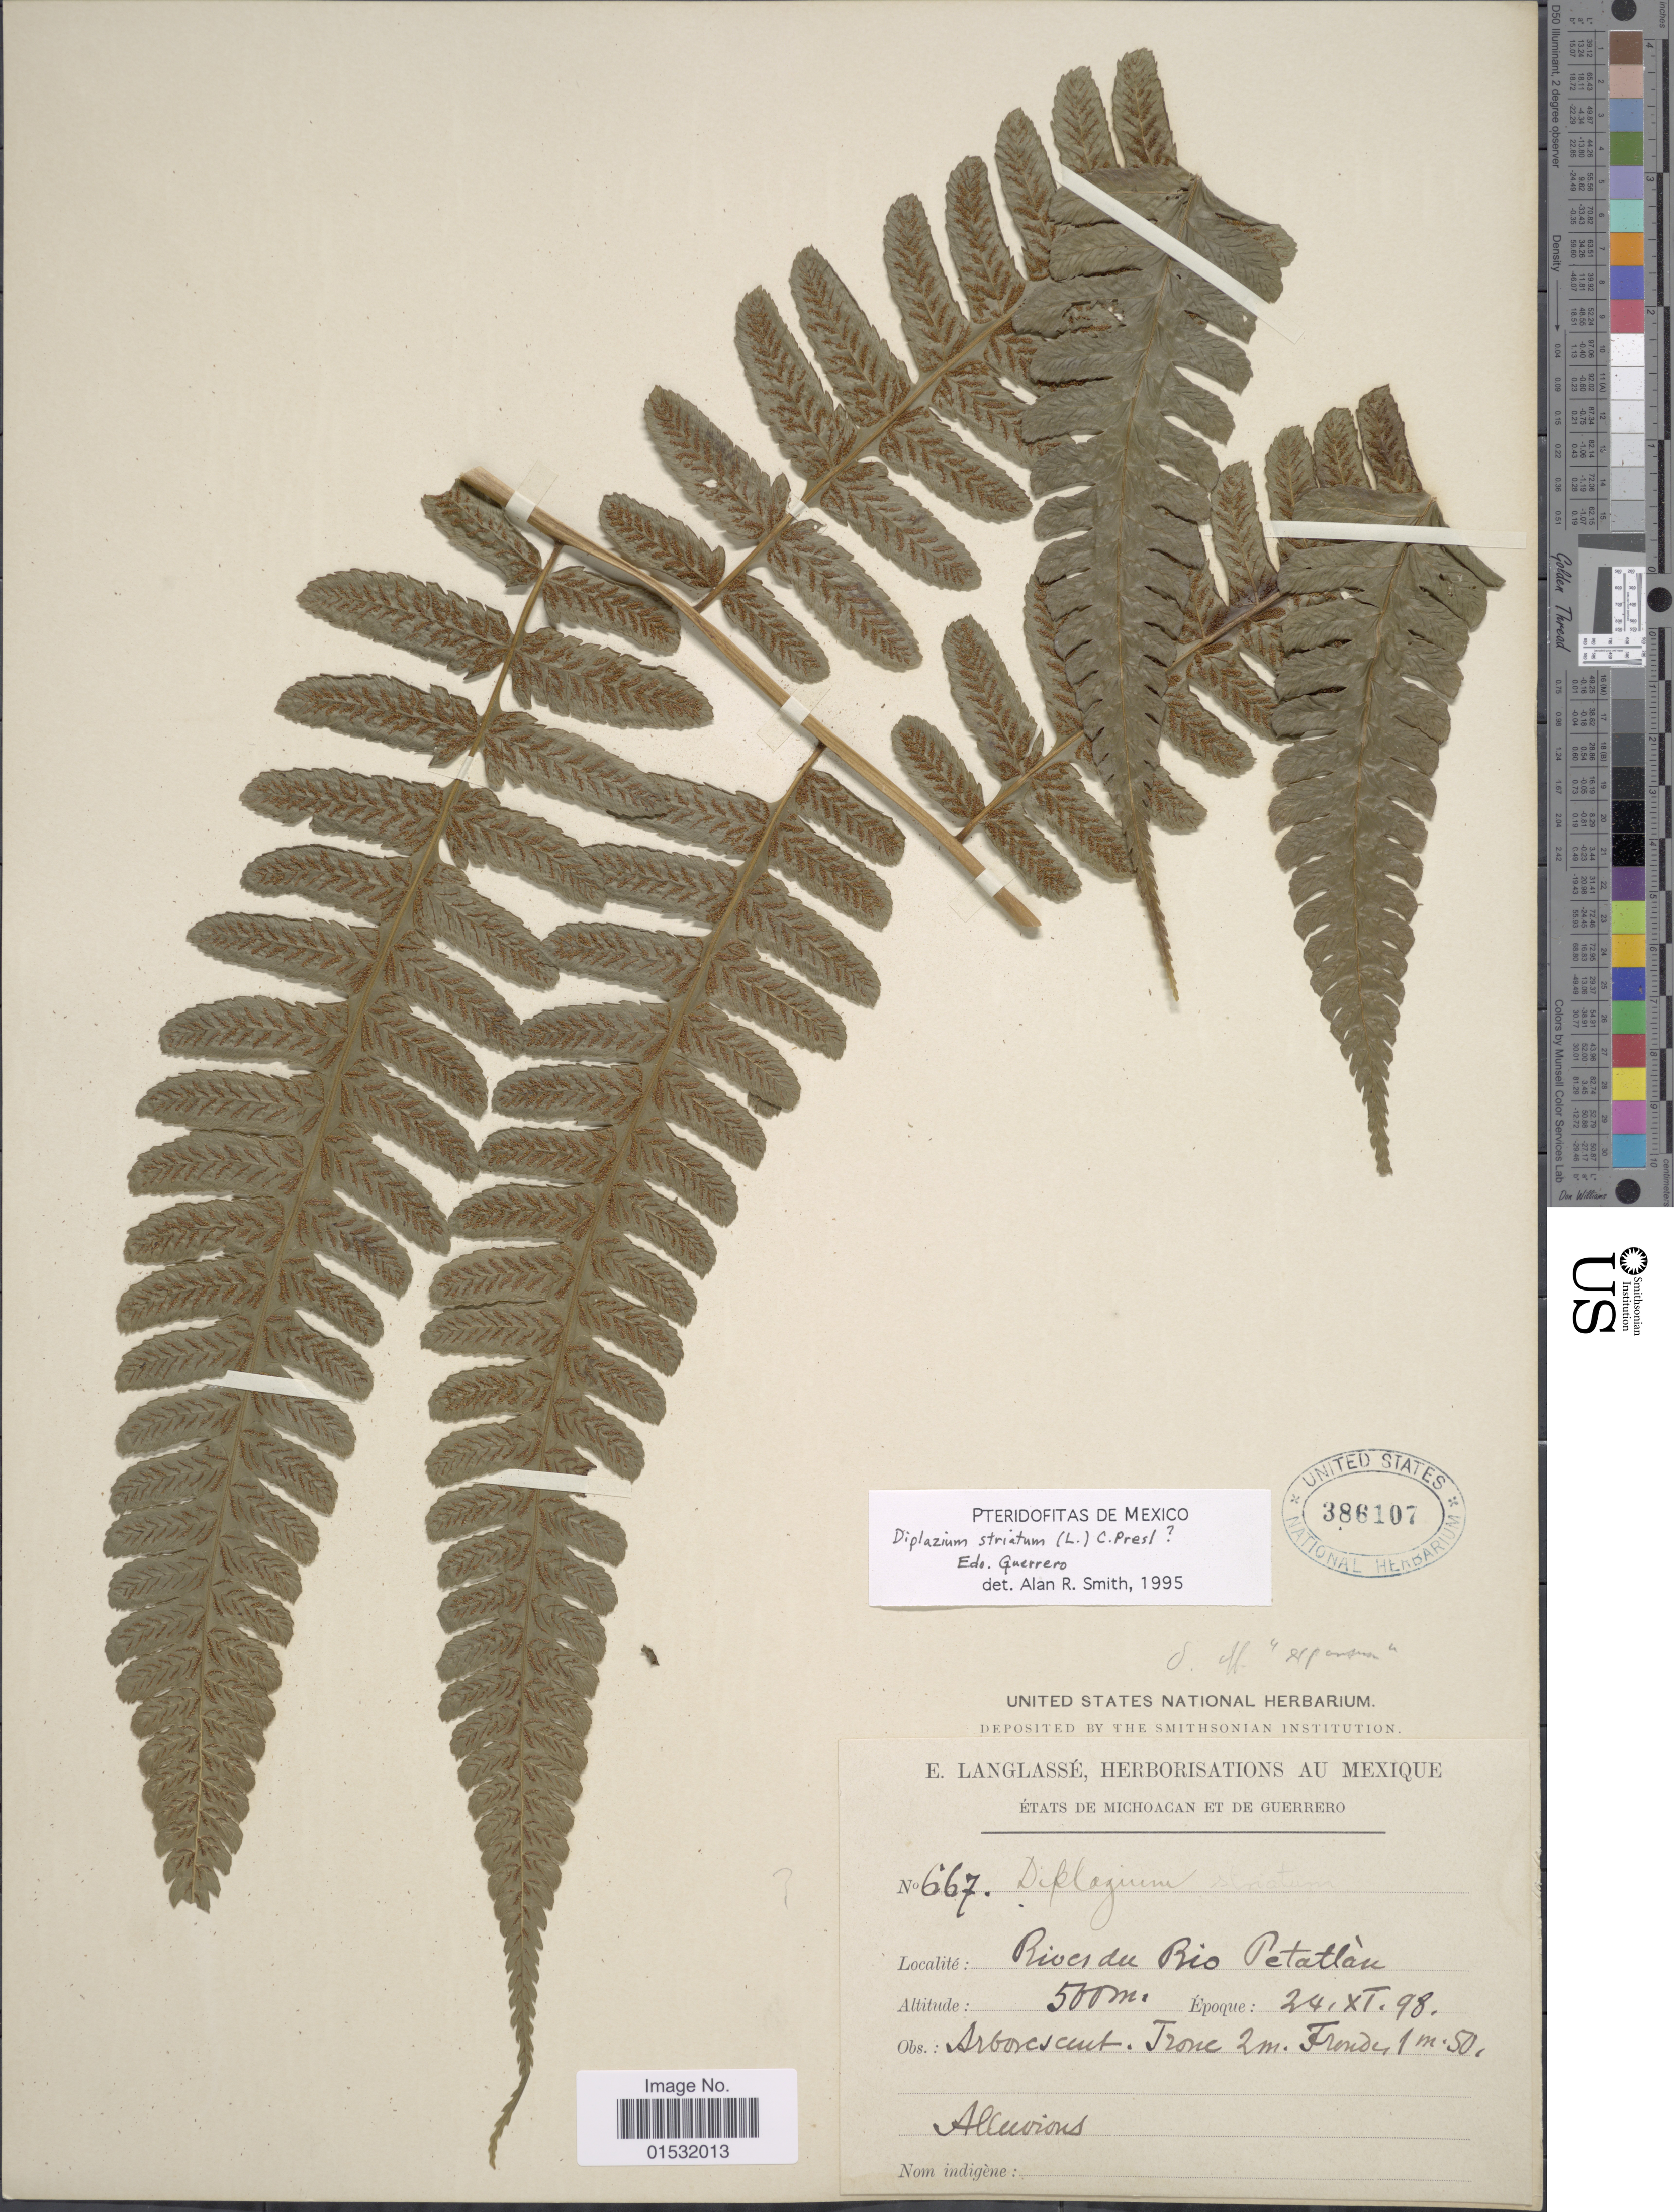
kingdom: Plantae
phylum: Tracheophyta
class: Polypodiopsida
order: Polypodiales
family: Athyriaceae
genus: Diplazium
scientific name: Diplazium striatum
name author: (L.) C. Presl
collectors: E. Langlassé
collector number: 667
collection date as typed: Transcribed d/m/y: 24/11/98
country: Mexico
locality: États de Michoacan et de Guerrero. River du Rio Petatlàn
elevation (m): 500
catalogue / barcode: US 386107